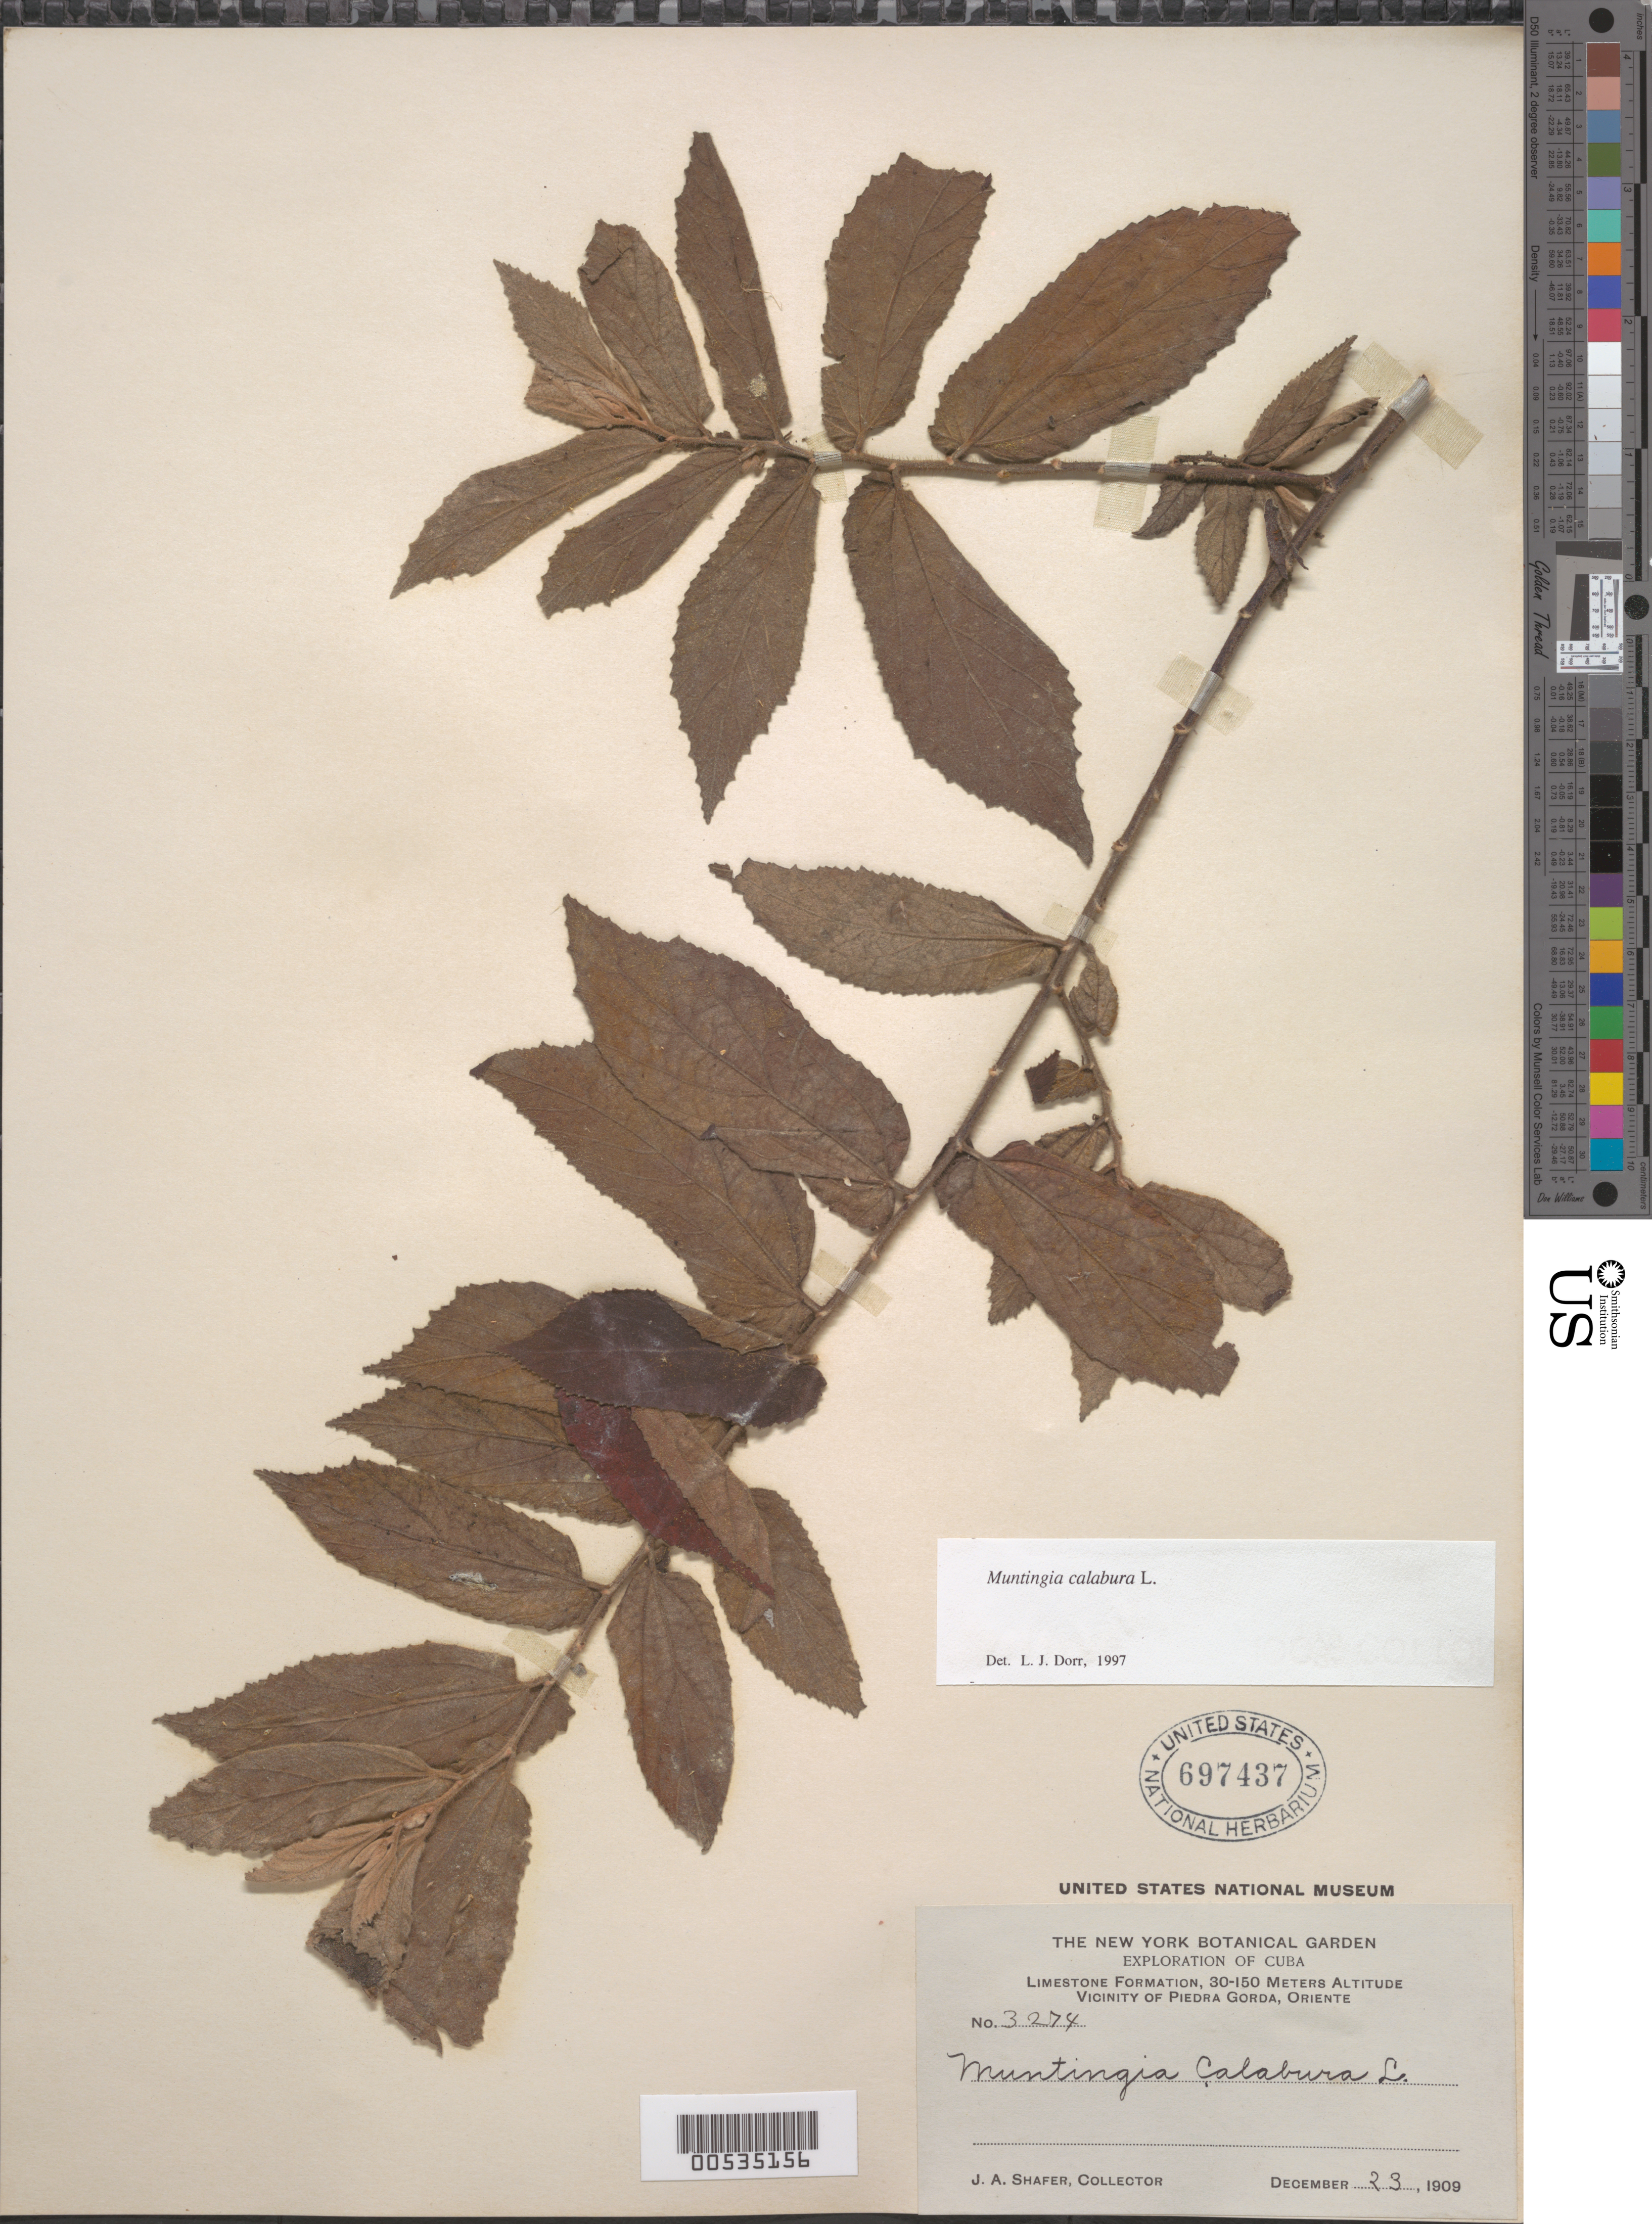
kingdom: Plantae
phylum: Tracheophyta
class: Magnoliopsida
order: Malvales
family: Muntingiaceae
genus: Muntingia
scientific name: Muntingia calabura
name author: L.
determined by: Dorr, L. J., (BOT), Smithsonian Institution - National Museum of Natural History (UNITED STATES)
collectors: J. A. Shafer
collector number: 3274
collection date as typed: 23 Dec 1909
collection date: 1909-12-23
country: Cuba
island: Greater Antilles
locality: Vicinity of Piedra Gorda, Oriente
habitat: Limestone formation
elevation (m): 30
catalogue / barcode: US 697437